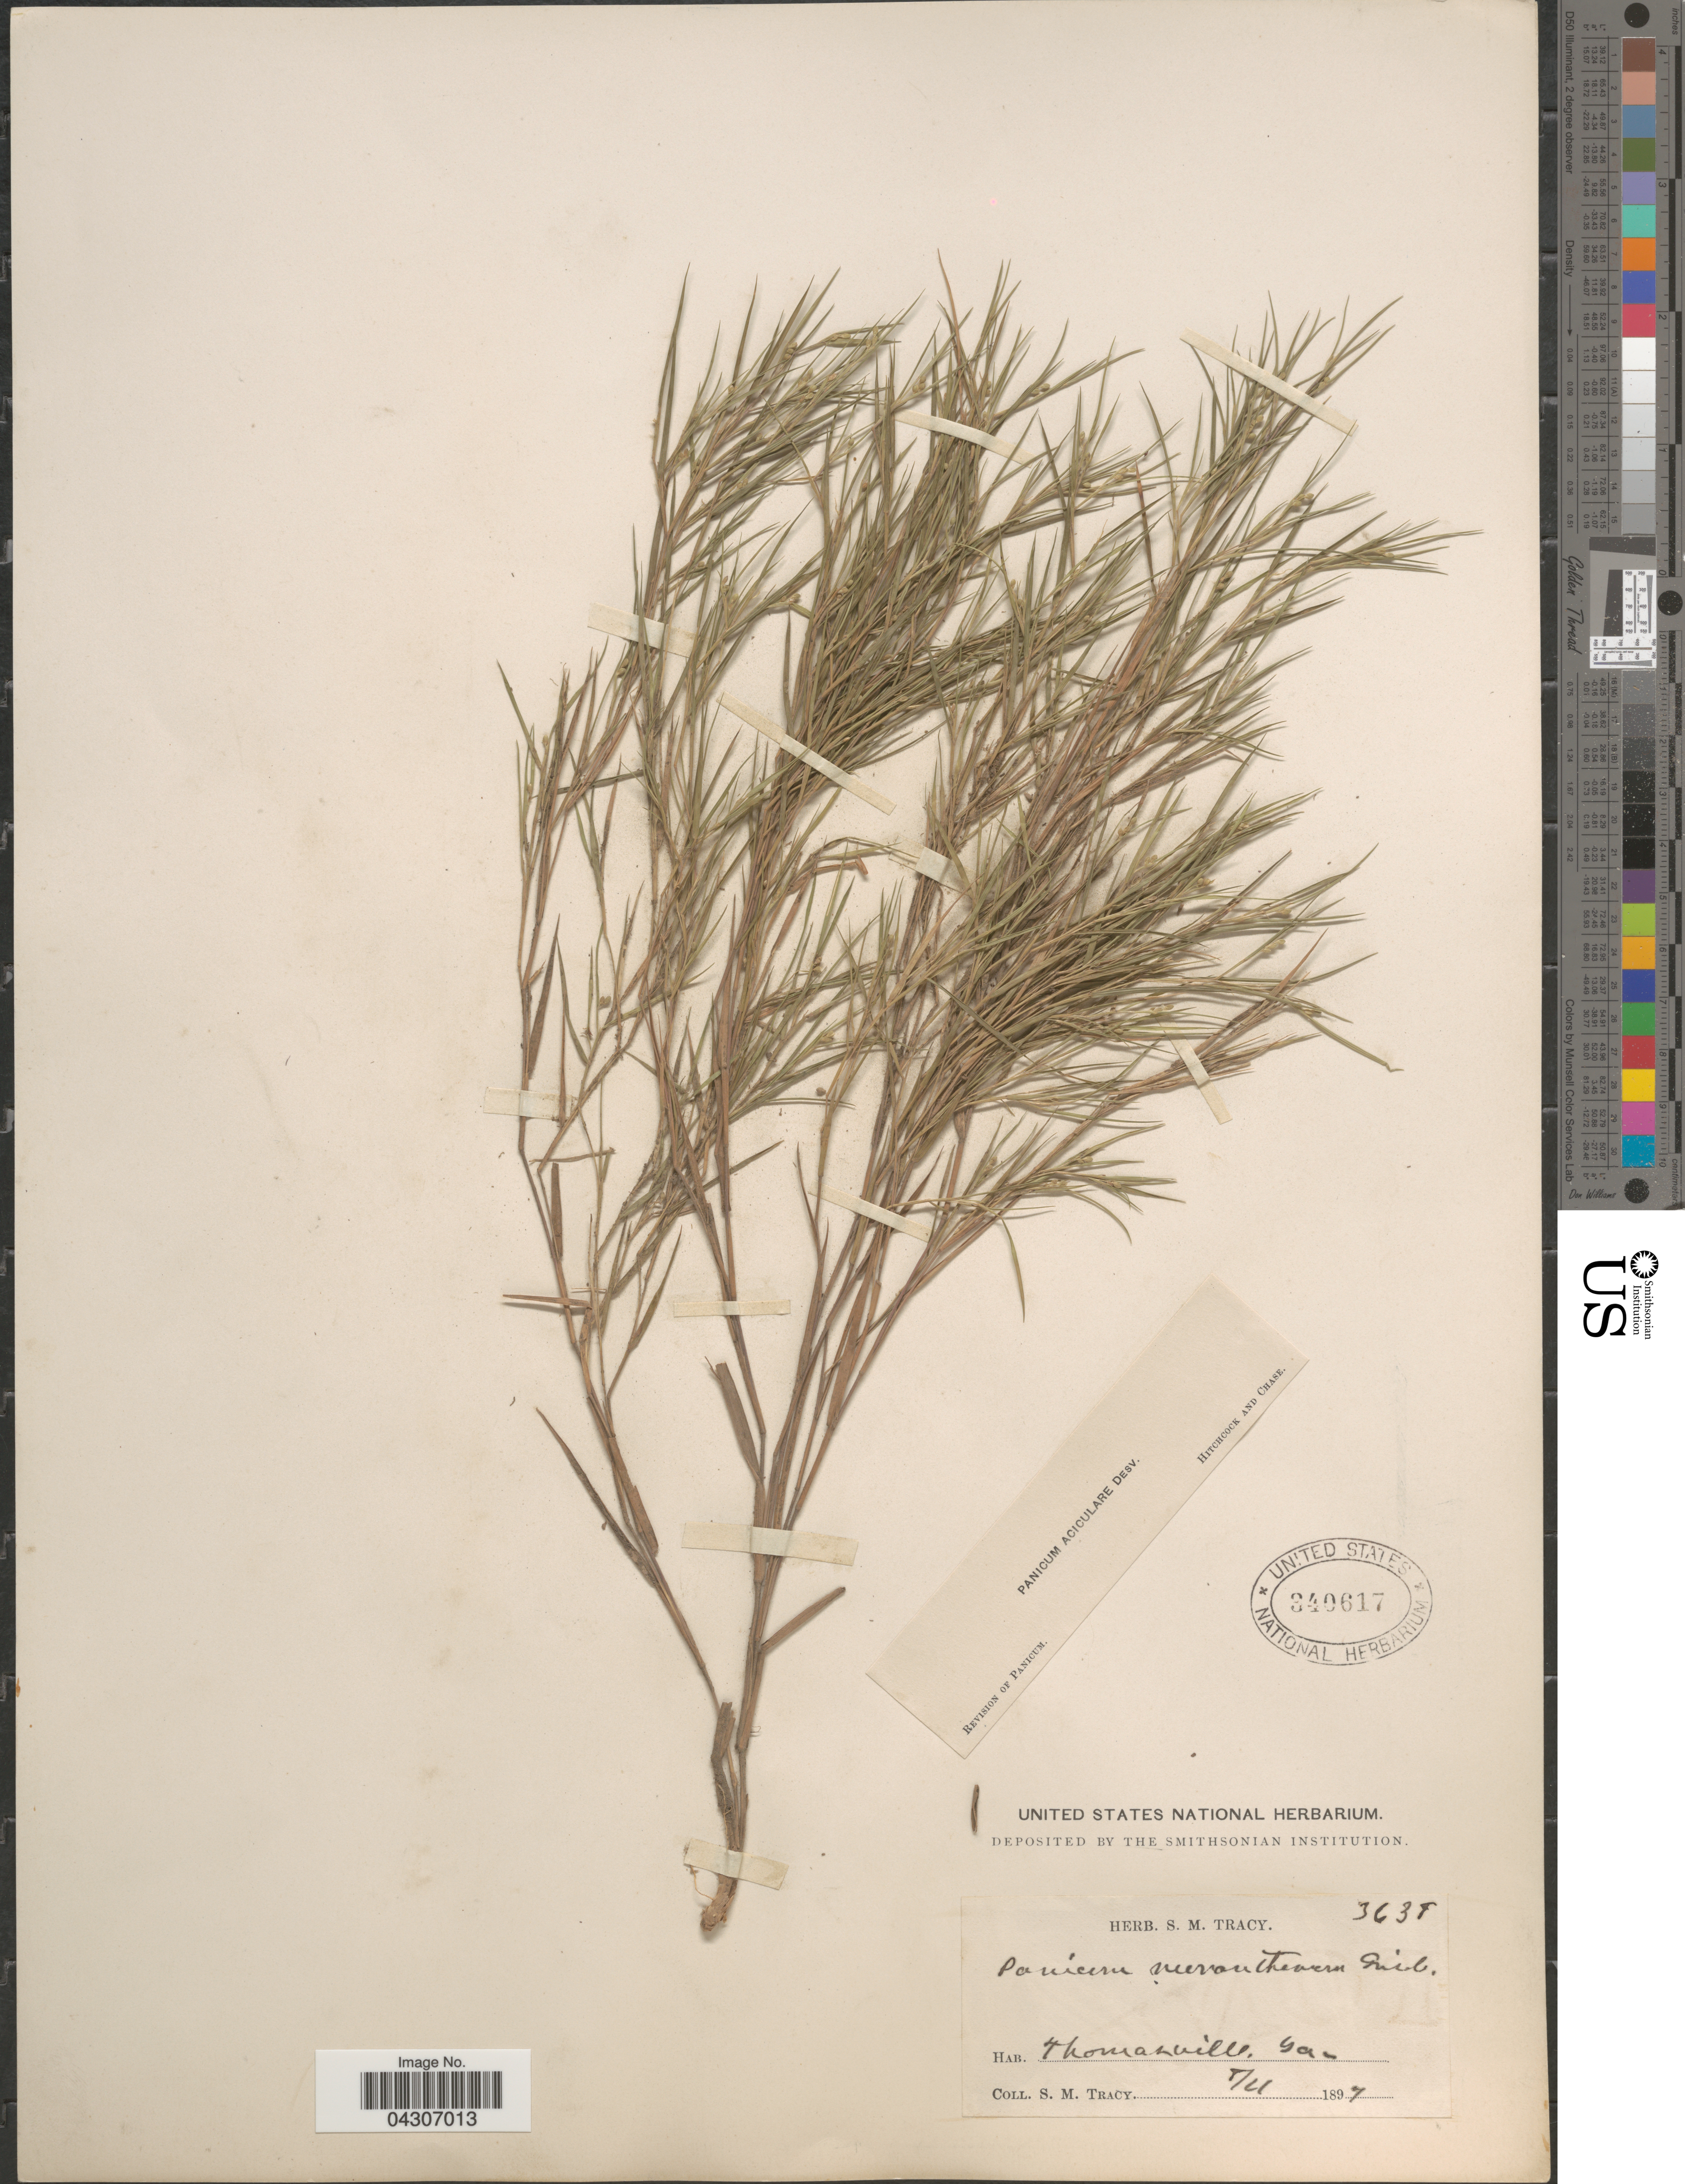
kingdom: Plantae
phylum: Tracheophyta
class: Liliopsida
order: Poales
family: Poaceae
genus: Dichanthelium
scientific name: Dichanthelium aciculare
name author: (Desv. ex Poir.) Gould & C.A. Clark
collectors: S. M. Tracy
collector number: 3638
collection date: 1897-08-21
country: United States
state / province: Georgia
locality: Thomasville.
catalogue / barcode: US 340617